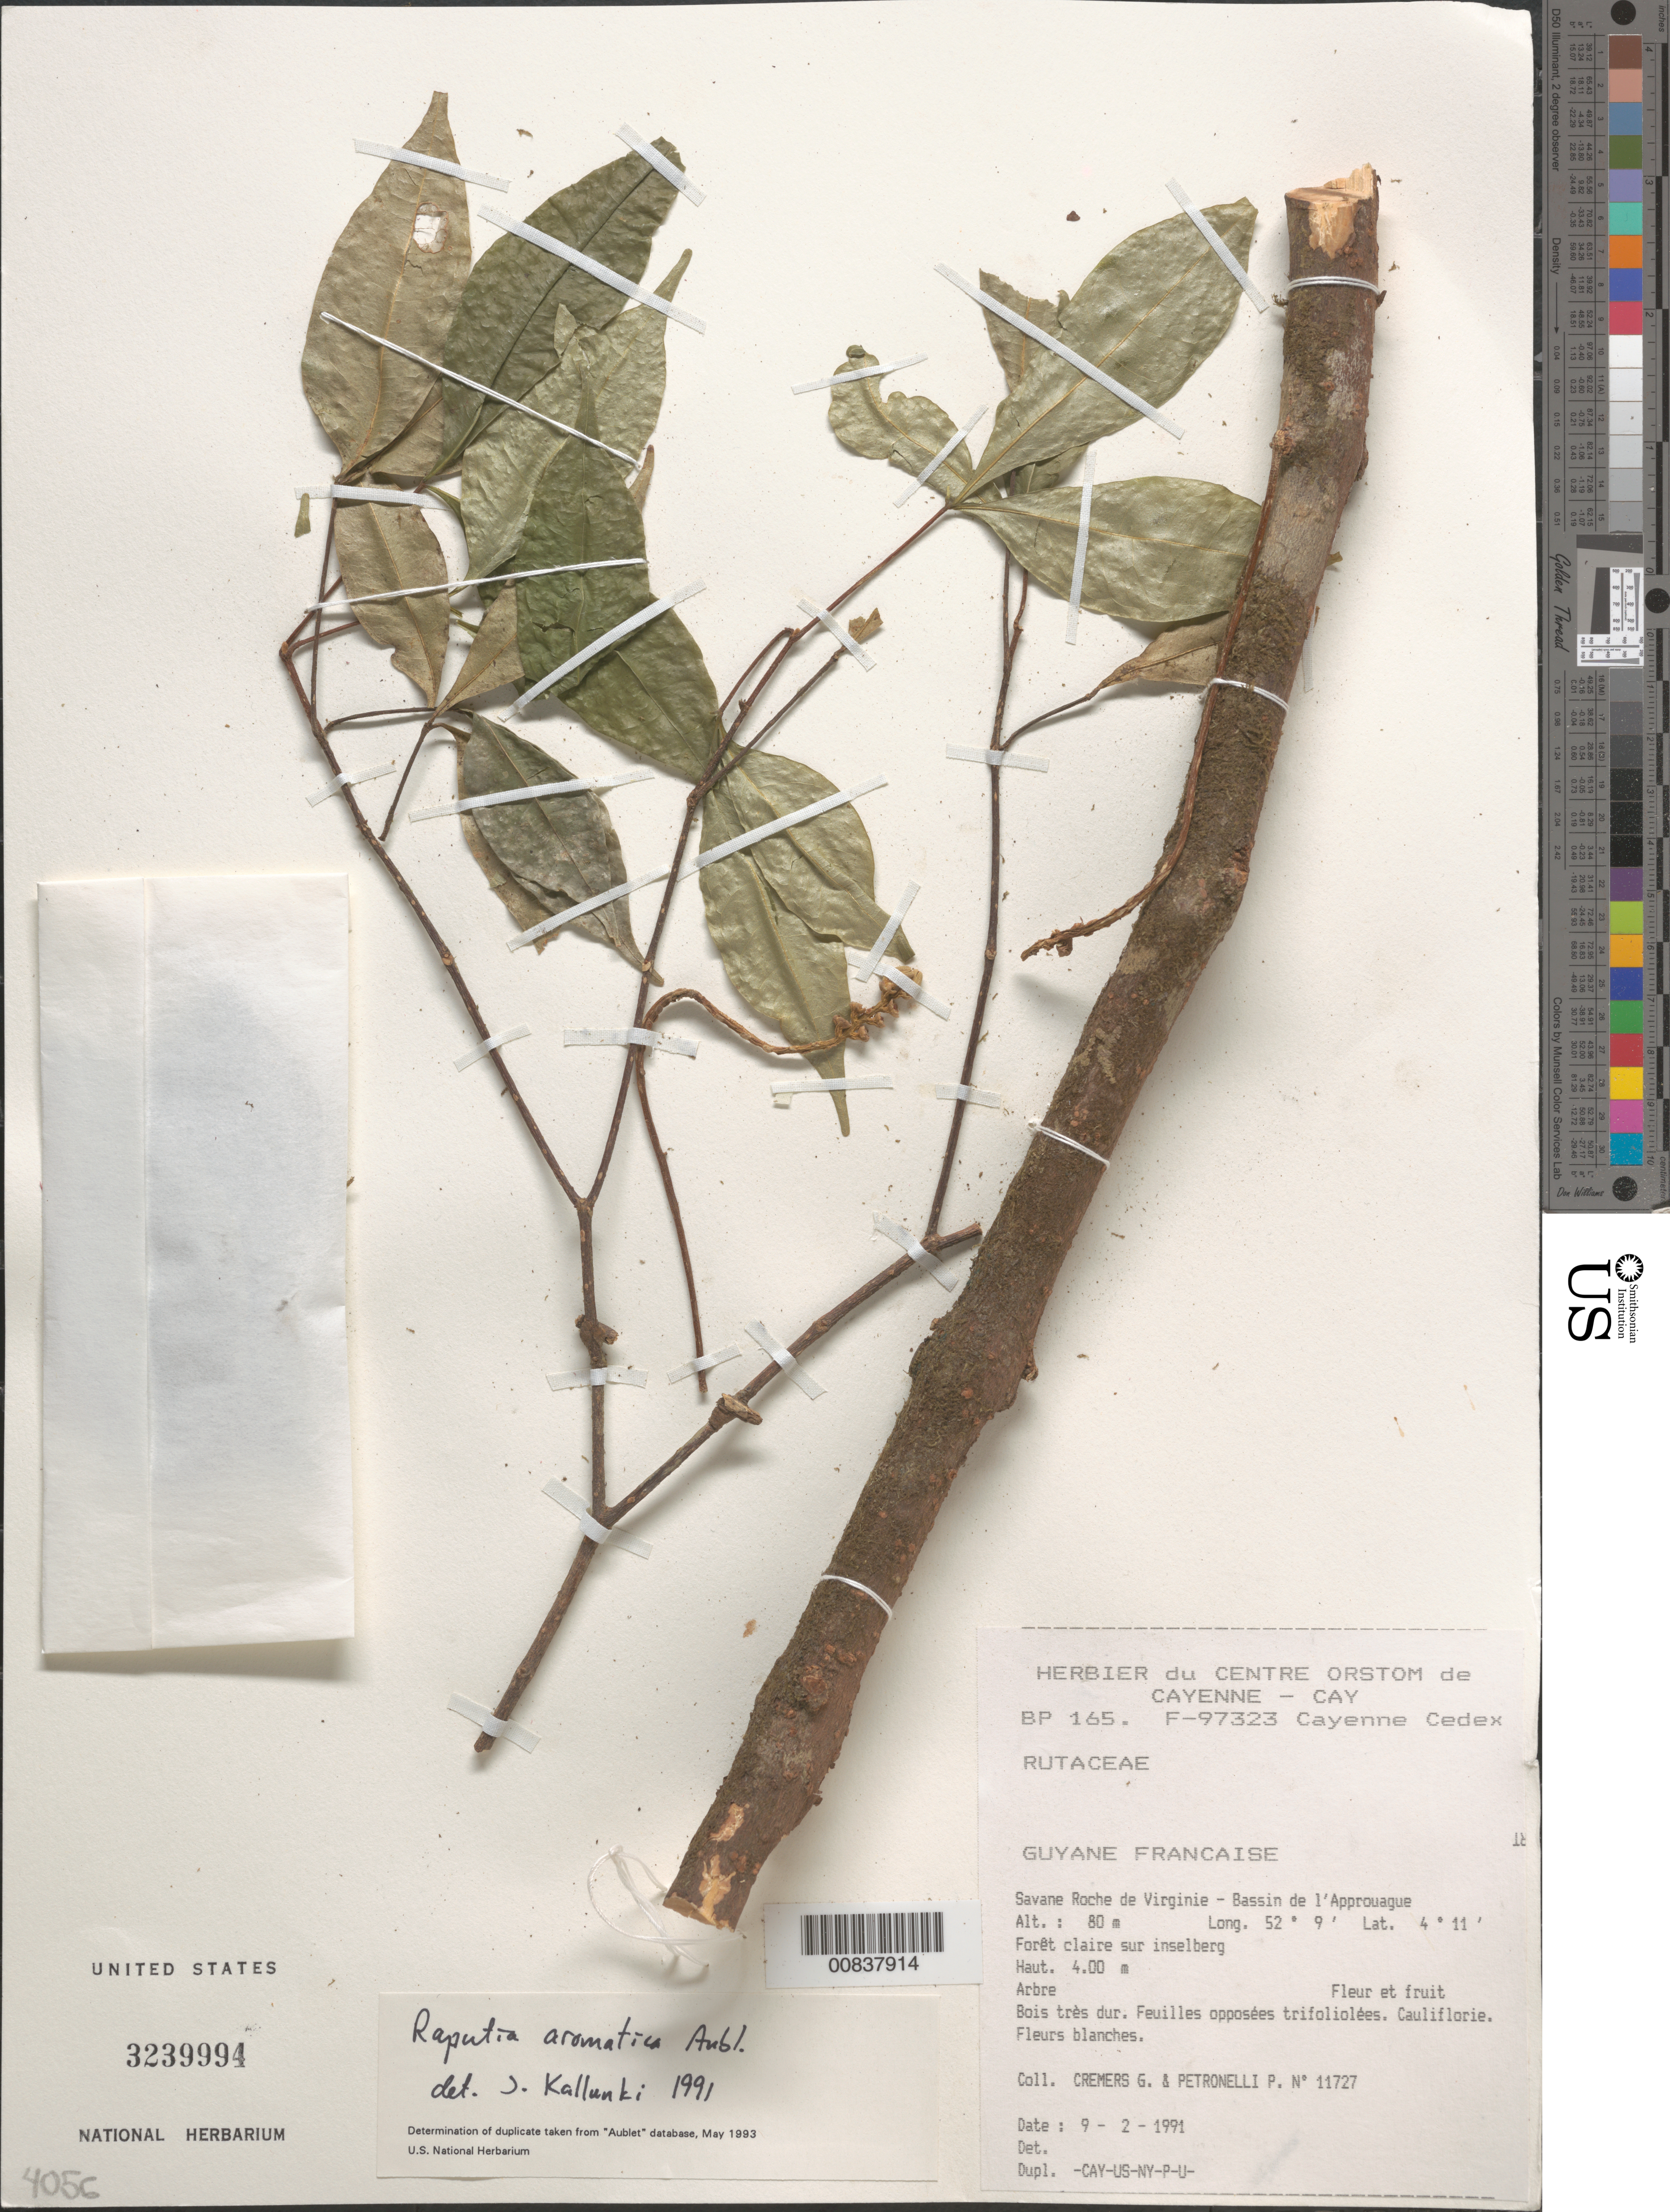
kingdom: Plantae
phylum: Tracheophyta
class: Magnoliopsida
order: Sapindales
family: Rutaceae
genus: Raputia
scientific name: Raputia aromatica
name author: Aubl.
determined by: Kallunki, Jacquelyn A.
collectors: G. Cremers & P. Petronelli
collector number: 11727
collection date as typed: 9-Feb-91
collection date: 1991-02-09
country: French Guiana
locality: Savane Roche de Virginie, Bassin de l'Approuague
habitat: Fourré isolé de savane roche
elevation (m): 150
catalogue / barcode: US 3239994